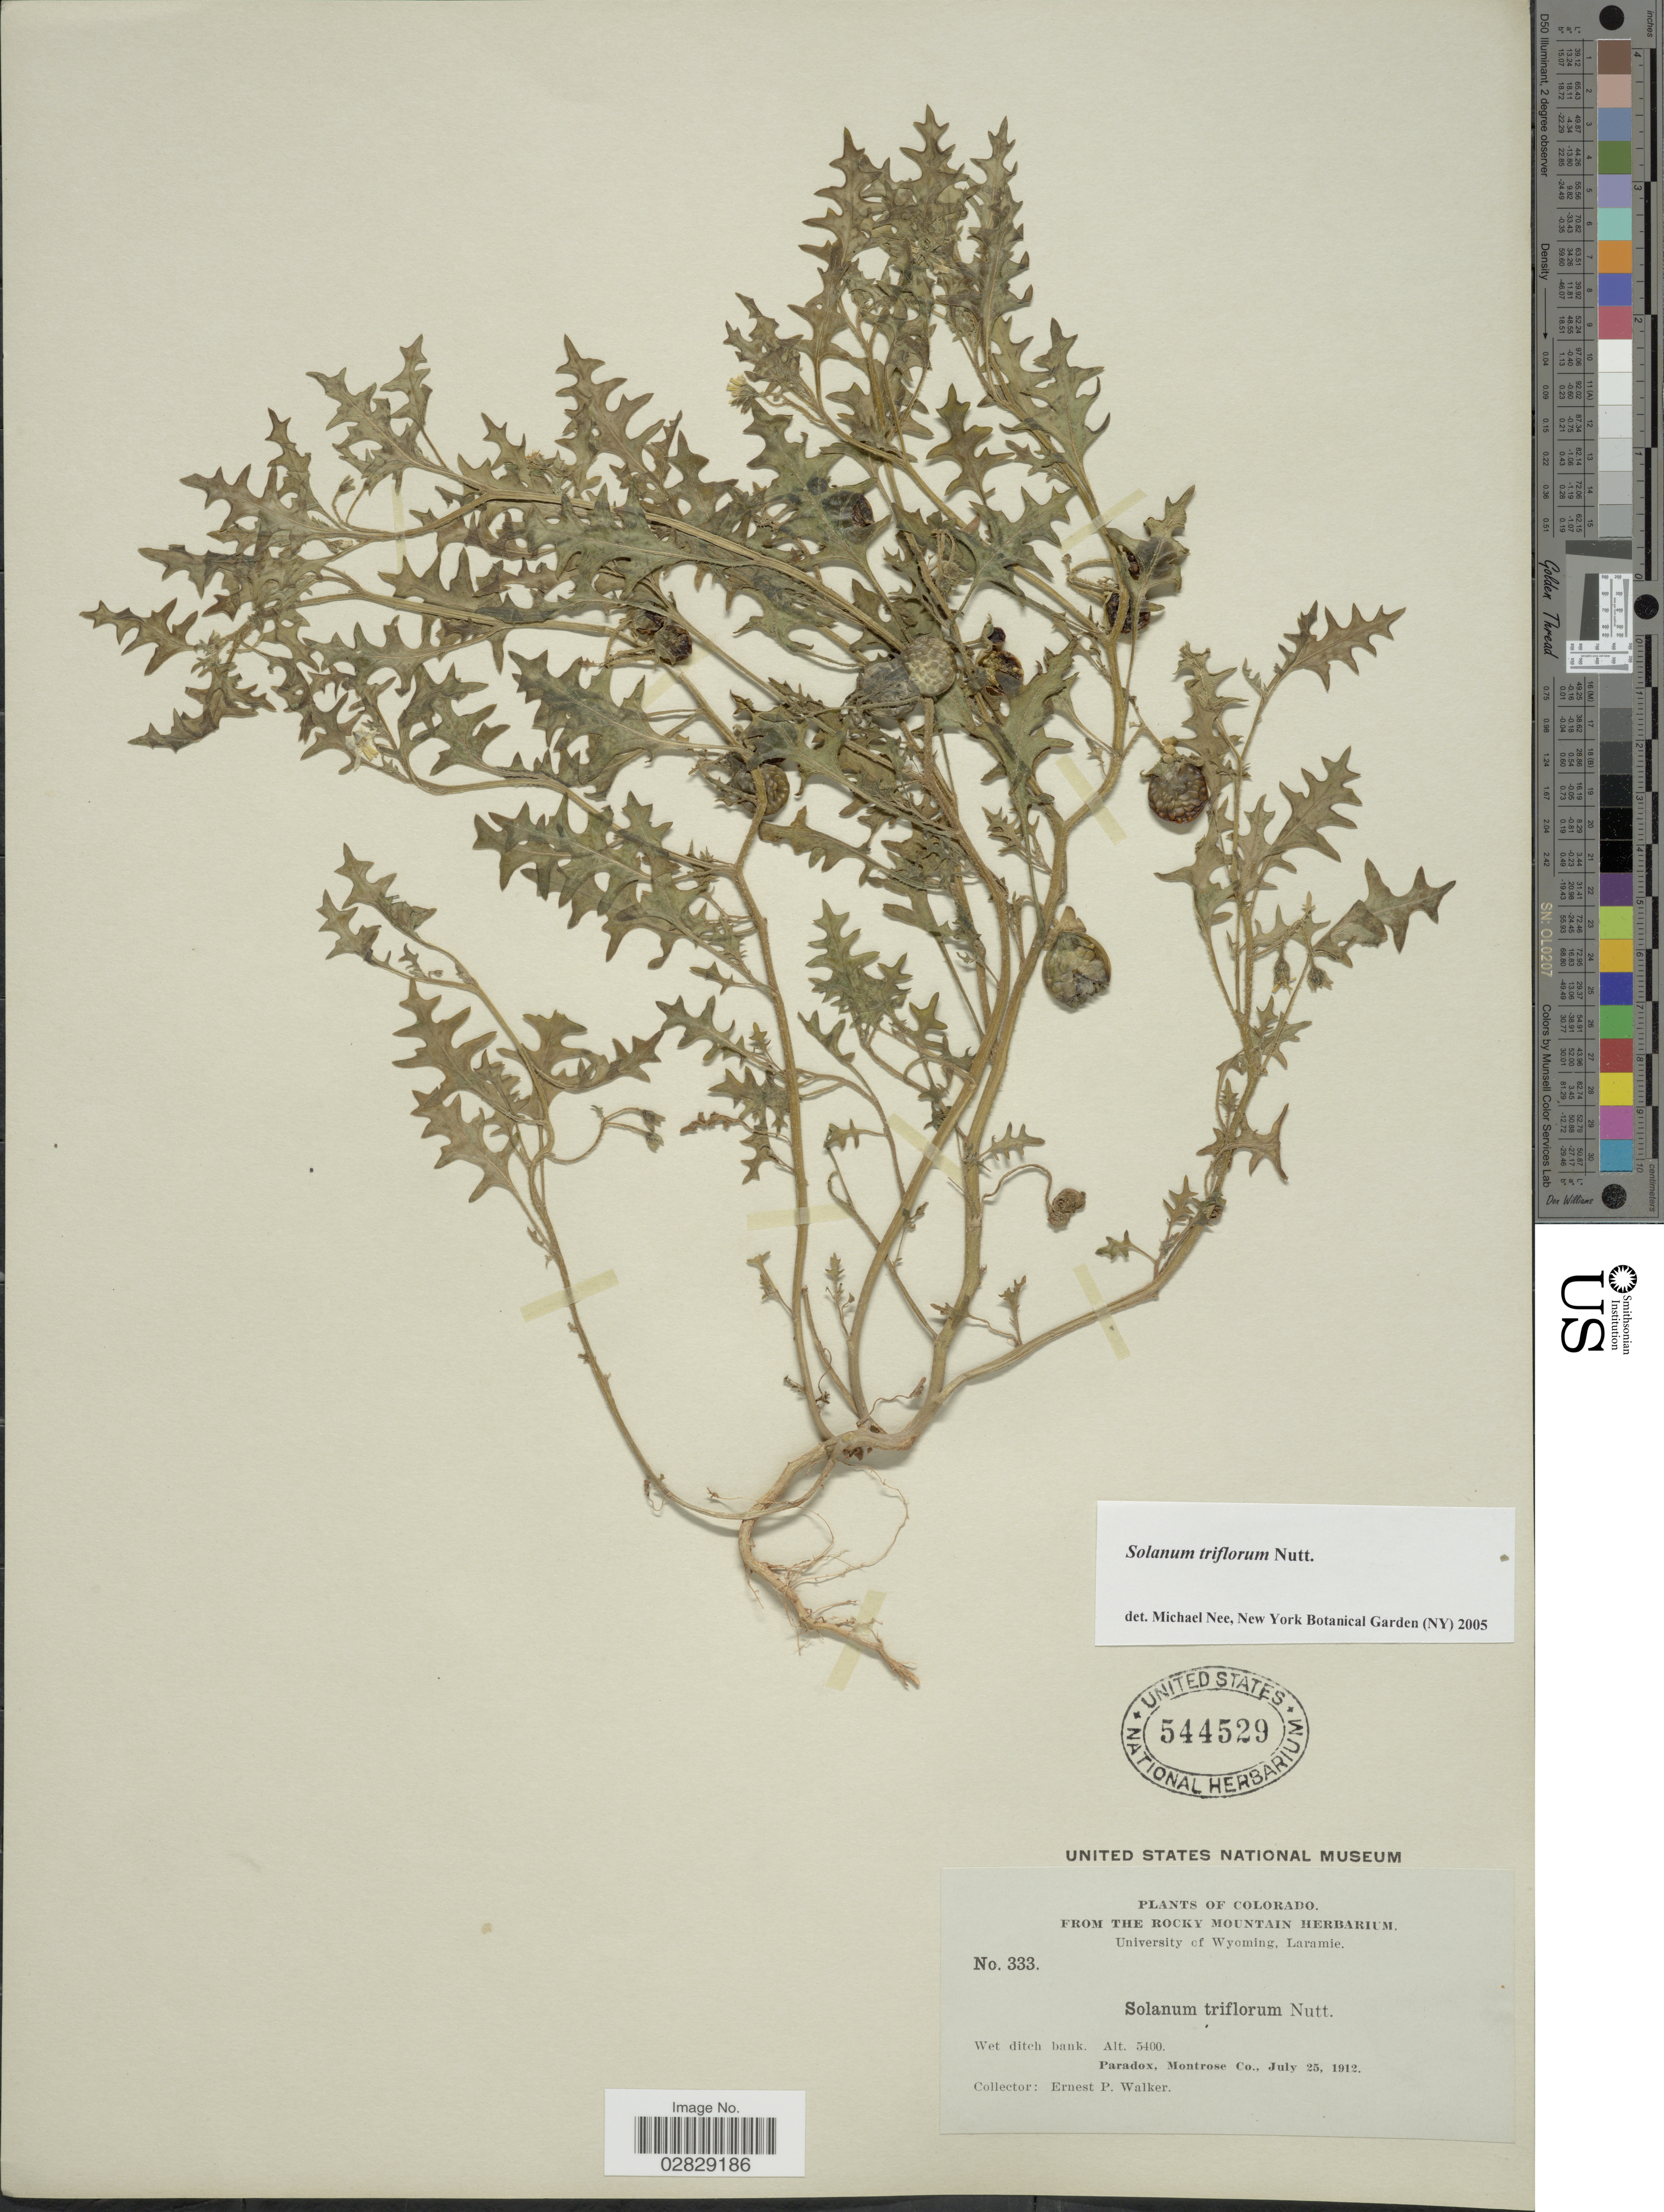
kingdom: Plantae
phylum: Tracheophyta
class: Magnoliopsida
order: Solanales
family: Solanaceae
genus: Solanum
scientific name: Solanum triflorum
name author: Nutt.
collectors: E. P. Walker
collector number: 333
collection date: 1912-07-25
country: United States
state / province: Colorado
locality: Wet ditch bank. Paradox, Montrose Co.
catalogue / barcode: US 544529